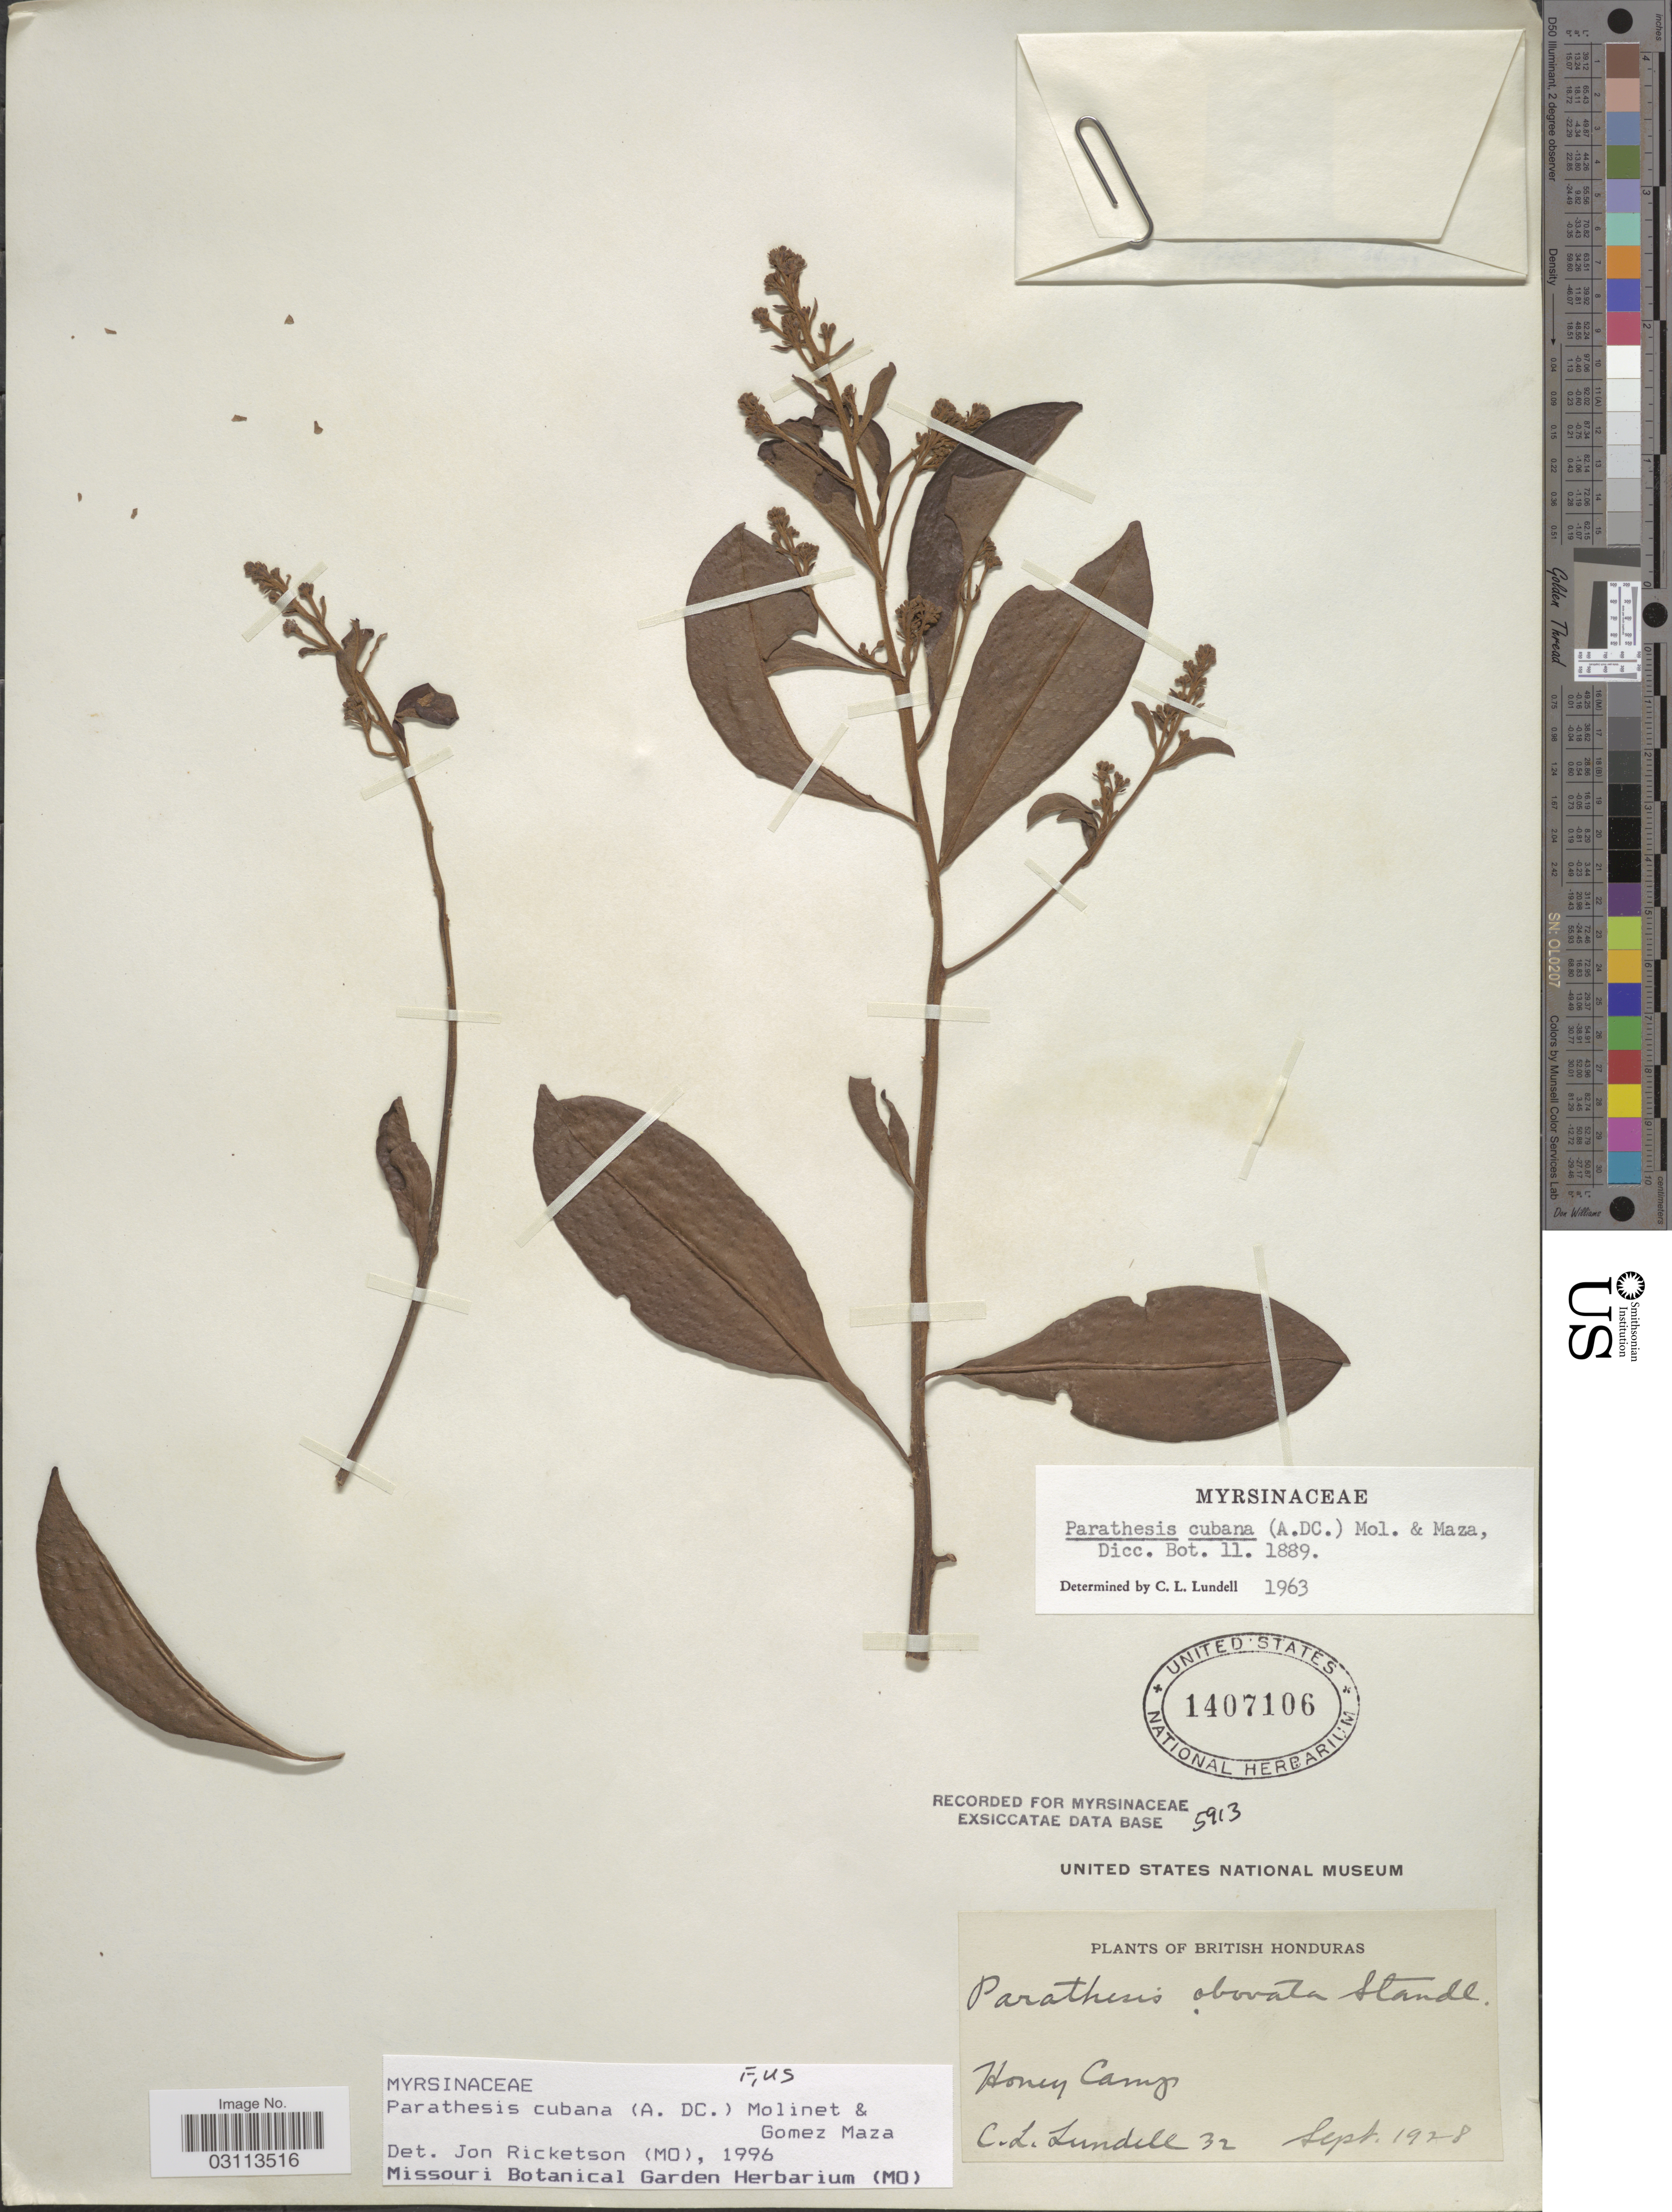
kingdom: Plantae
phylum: Tracheophyta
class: Magnoliopsida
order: Ericales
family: Primulaceae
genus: Parathesis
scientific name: Parathesis cubana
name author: (A. DC.) Molinet & M. Gómez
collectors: C. L. Lundell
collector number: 32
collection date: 1928-09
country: Belize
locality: British Honduras. Honey Camp.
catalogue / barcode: US 1407106